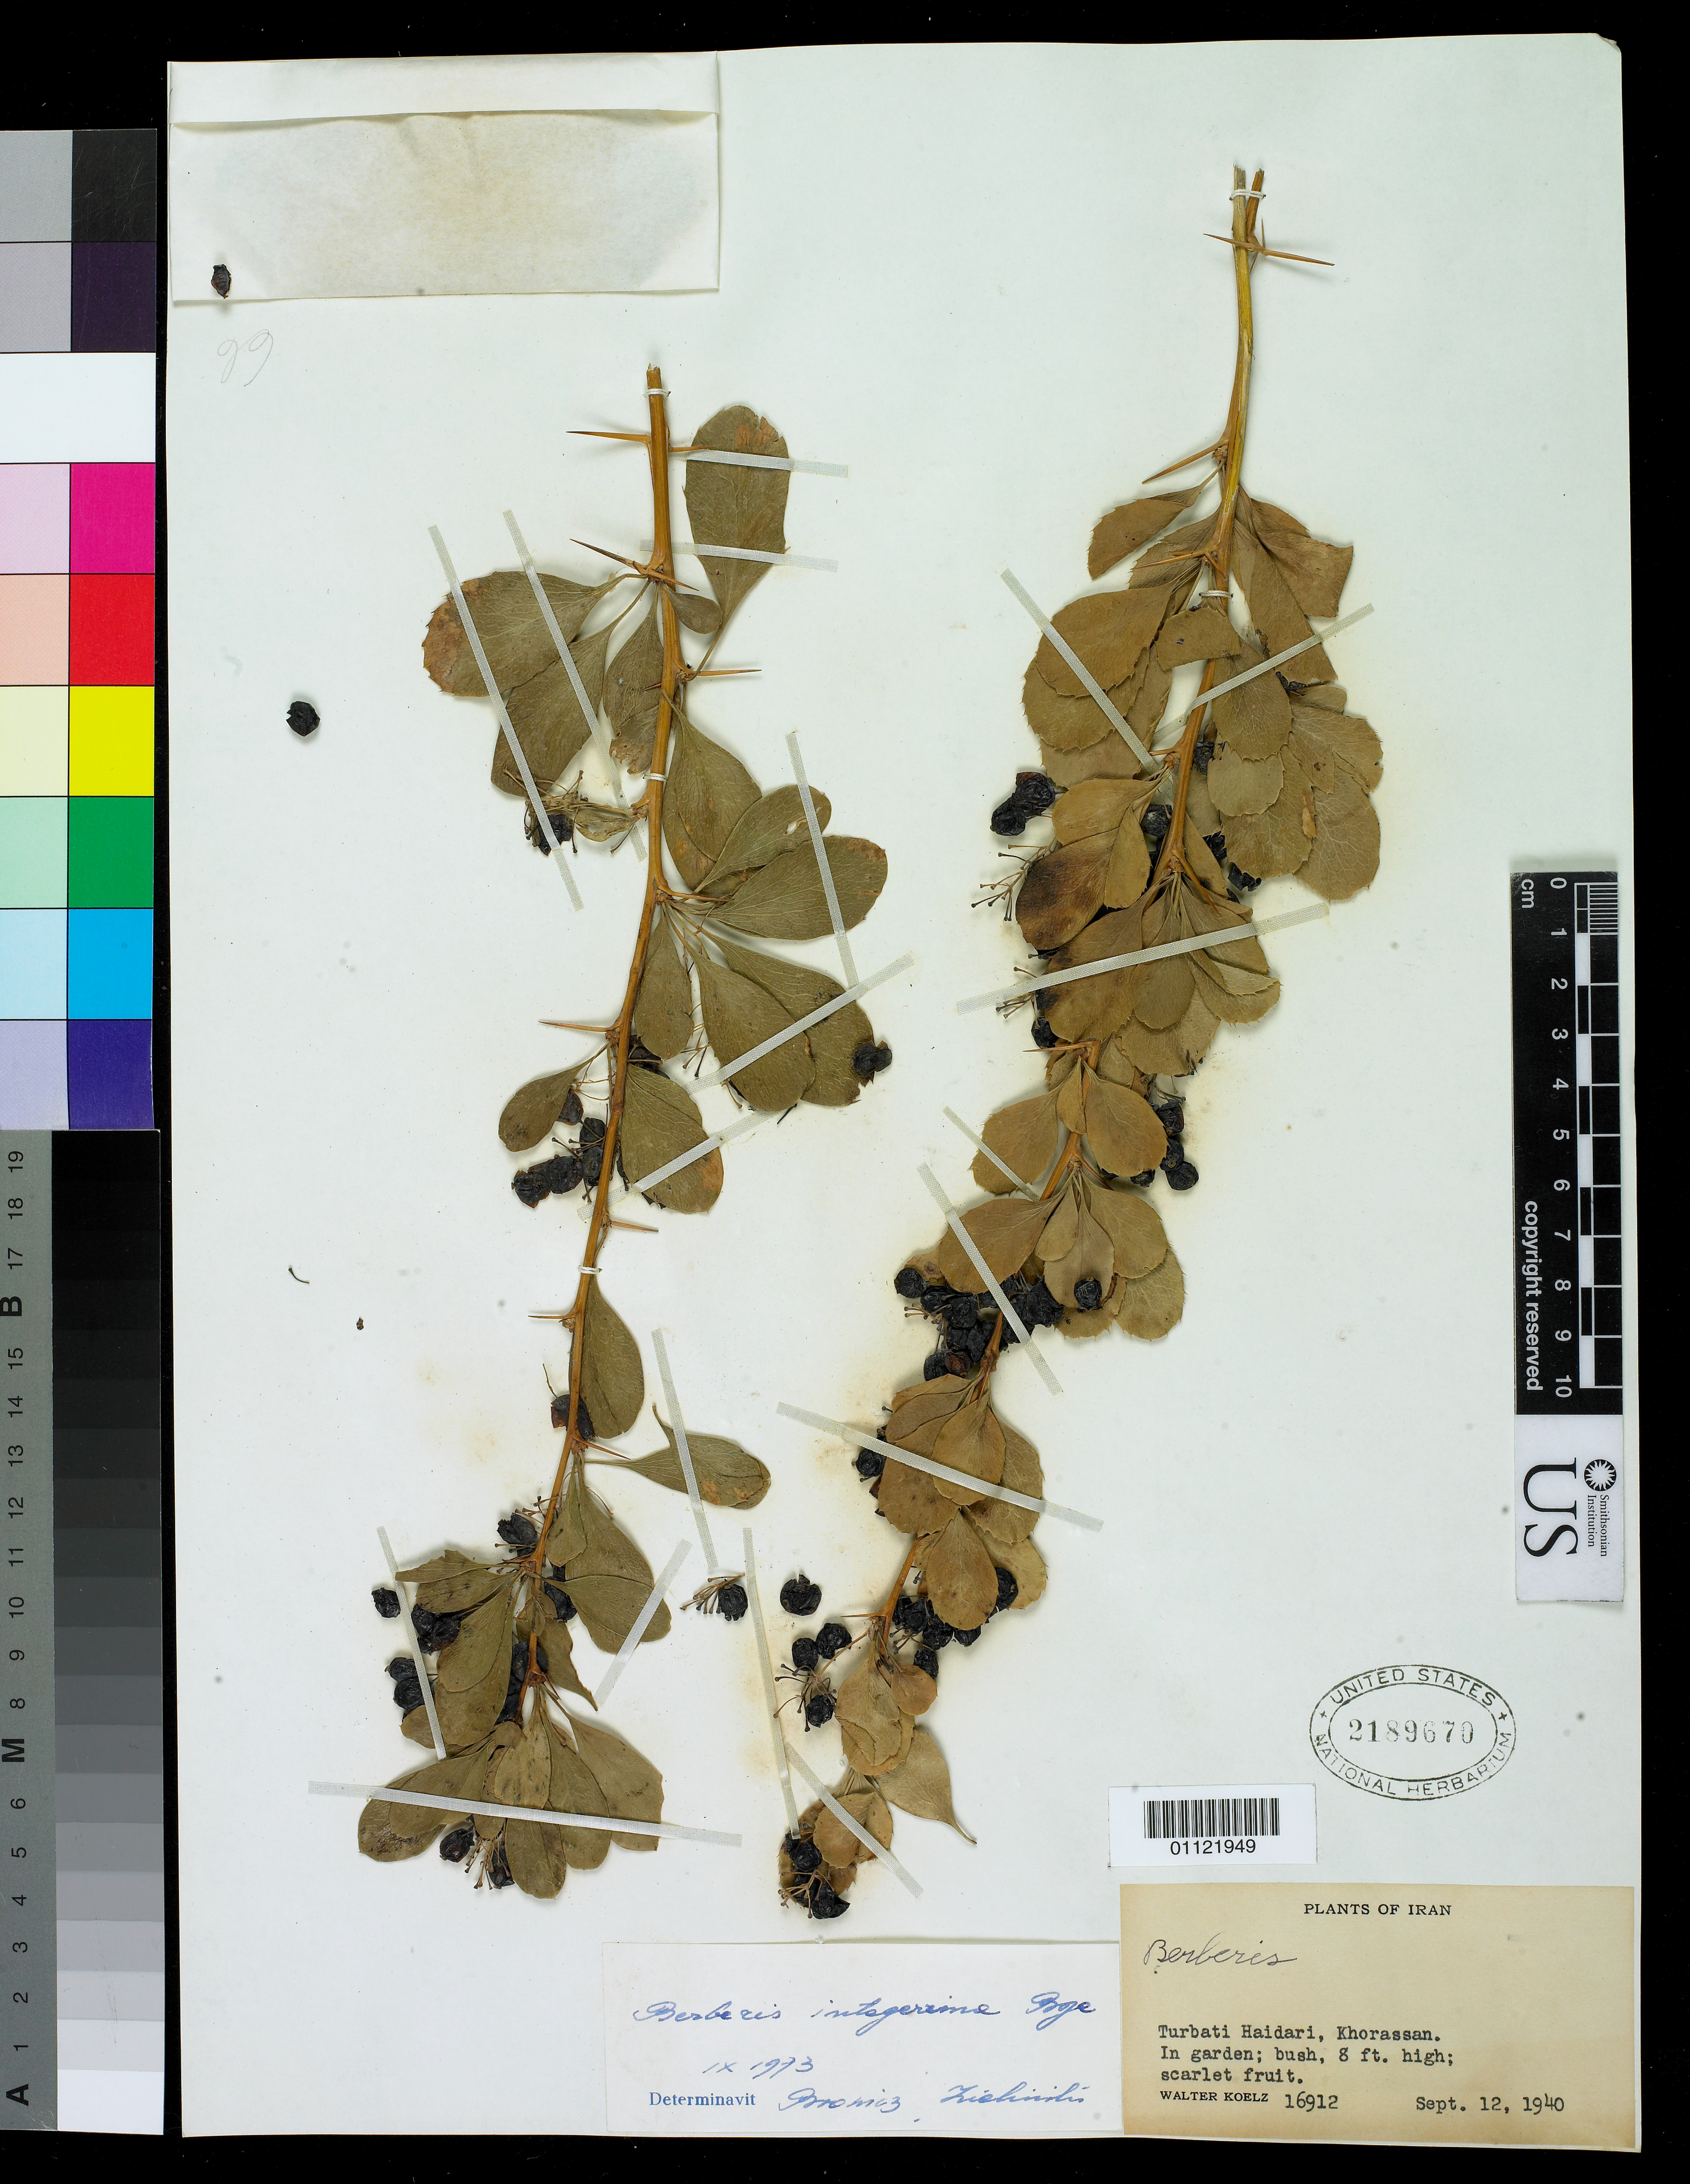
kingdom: Plantae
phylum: Tracheophyta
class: Magnoliopsida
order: Ranunculales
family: Berberidaceae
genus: Berberis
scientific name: Berberis integerrima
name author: Bunge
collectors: W. N. Koelz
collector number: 16912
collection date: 1940-09-12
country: Iran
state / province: Khorasan [obsolete]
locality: Turbati Haidari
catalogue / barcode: US 2189670